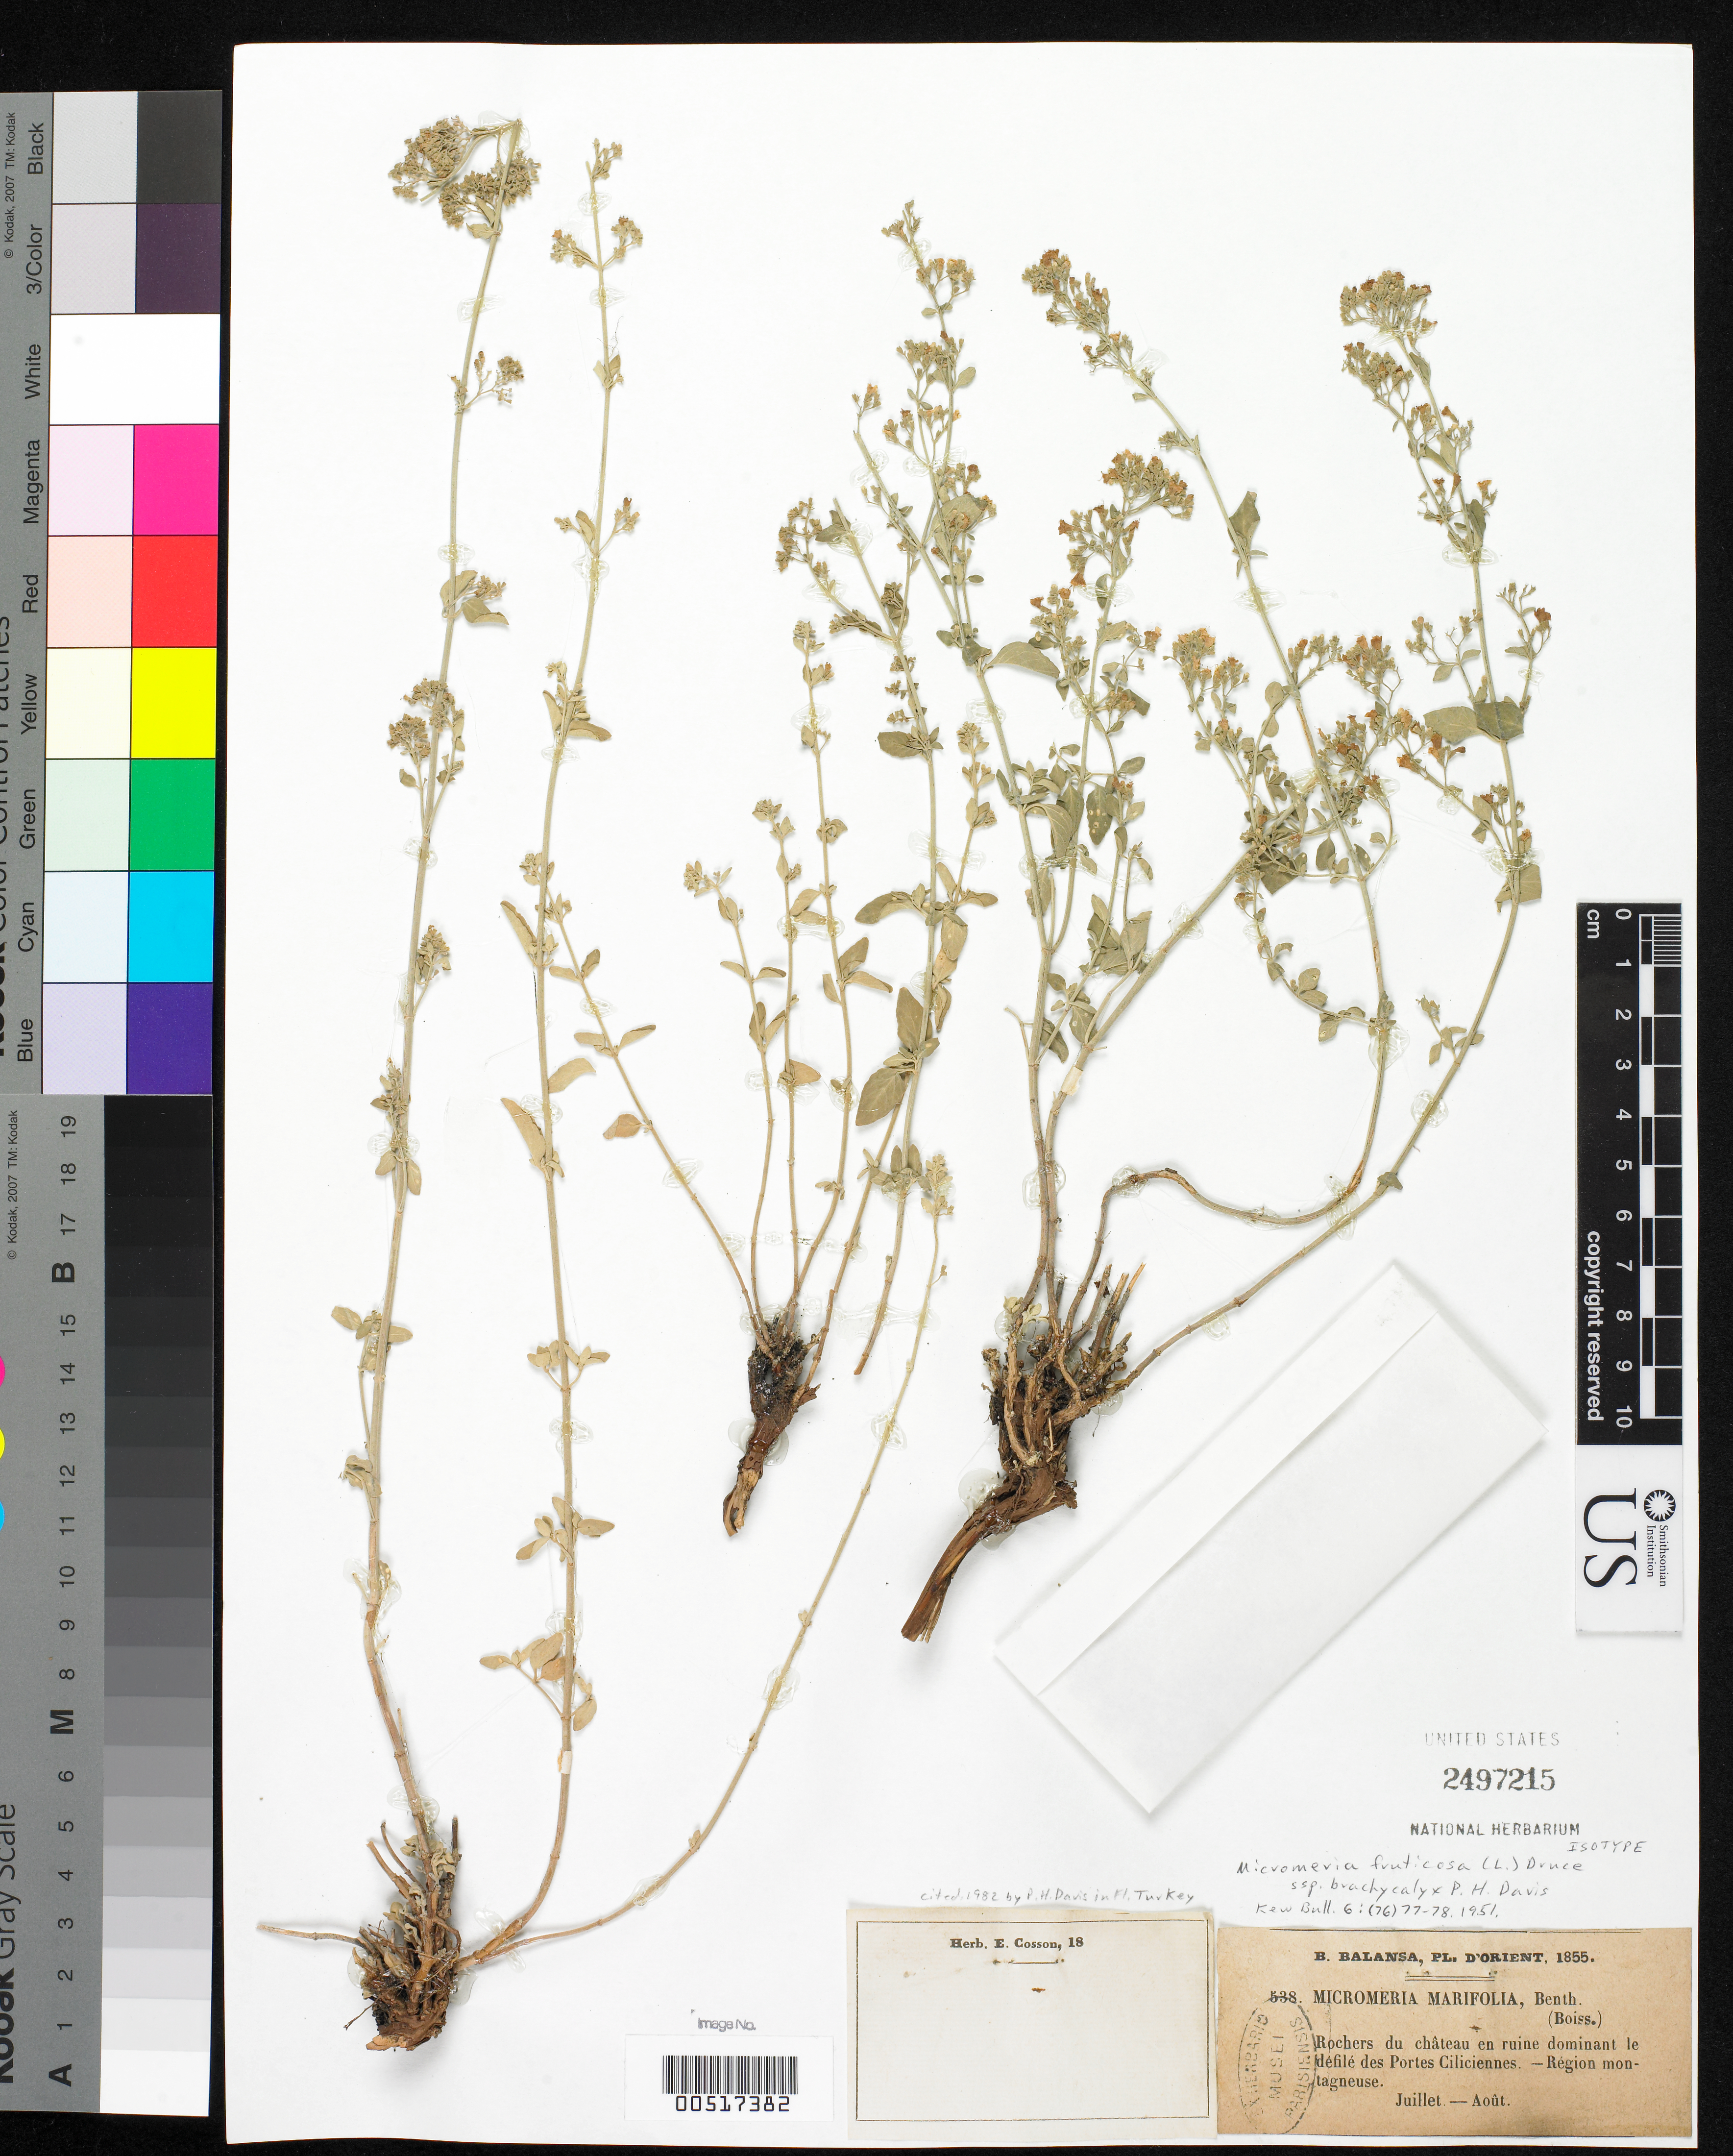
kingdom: Plantae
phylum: Tracheophyta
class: Magnoliopsida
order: Lamiales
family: Lamiaceae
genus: Micromeria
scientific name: Micromeria fruticosa subsp. brachycalyx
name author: P.H. Davis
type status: Isotype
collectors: B. Balansa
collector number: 538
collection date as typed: Jul 1855 to -- Aug 1985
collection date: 1855-07/1985-08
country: Turkey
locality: Rochers du chateau en ruinedominant le defile des portes Ciliciennes, region Montagneuse.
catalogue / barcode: US 2497215